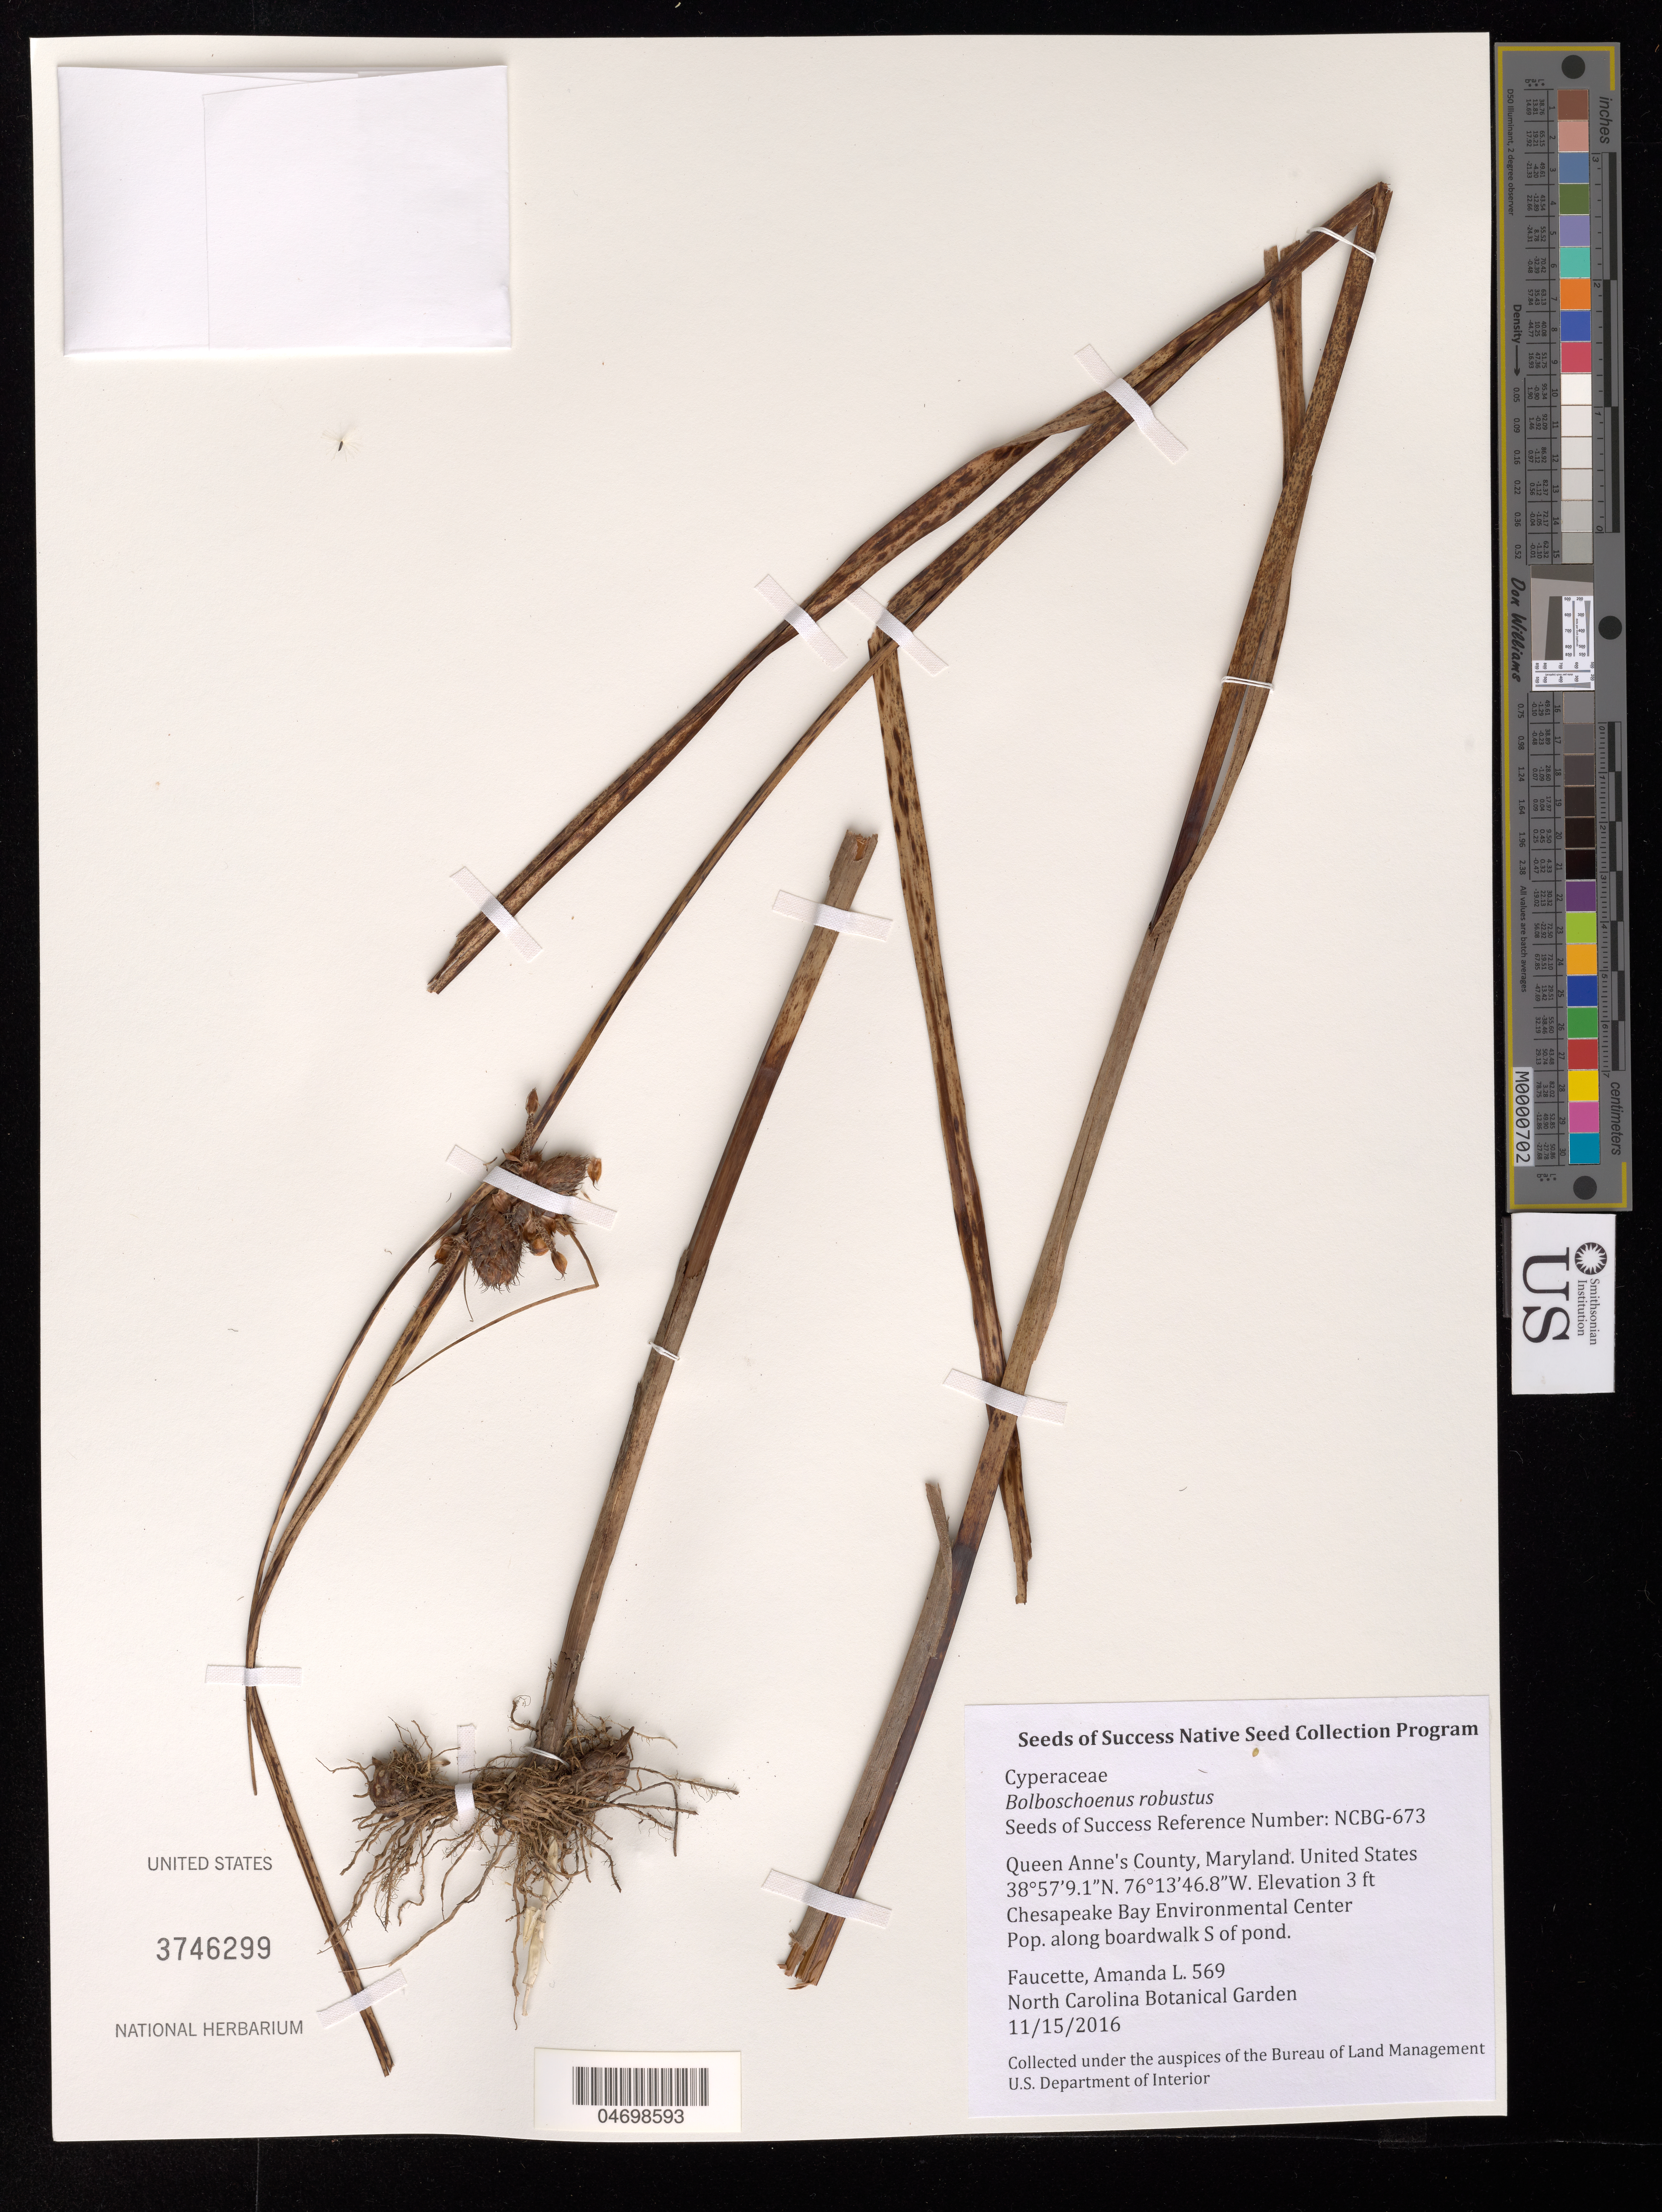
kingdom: Plantae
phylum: Tracheophyta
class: Liliopsida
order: Poales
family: Cyperaceae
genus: Bolboschoenus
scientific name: Bolboschoenus robustus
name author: (Pursh) Soják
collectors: A. Faucette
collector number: NCBG-673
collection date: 2016-11-15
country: United States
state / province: Maryland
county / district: Queen Anne's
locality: Cheapeake Bay Environmental Center, along boardwalk S of pond.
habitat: MId-Atlantic High Salt Marsh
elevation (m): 1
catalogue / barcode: US 3746299